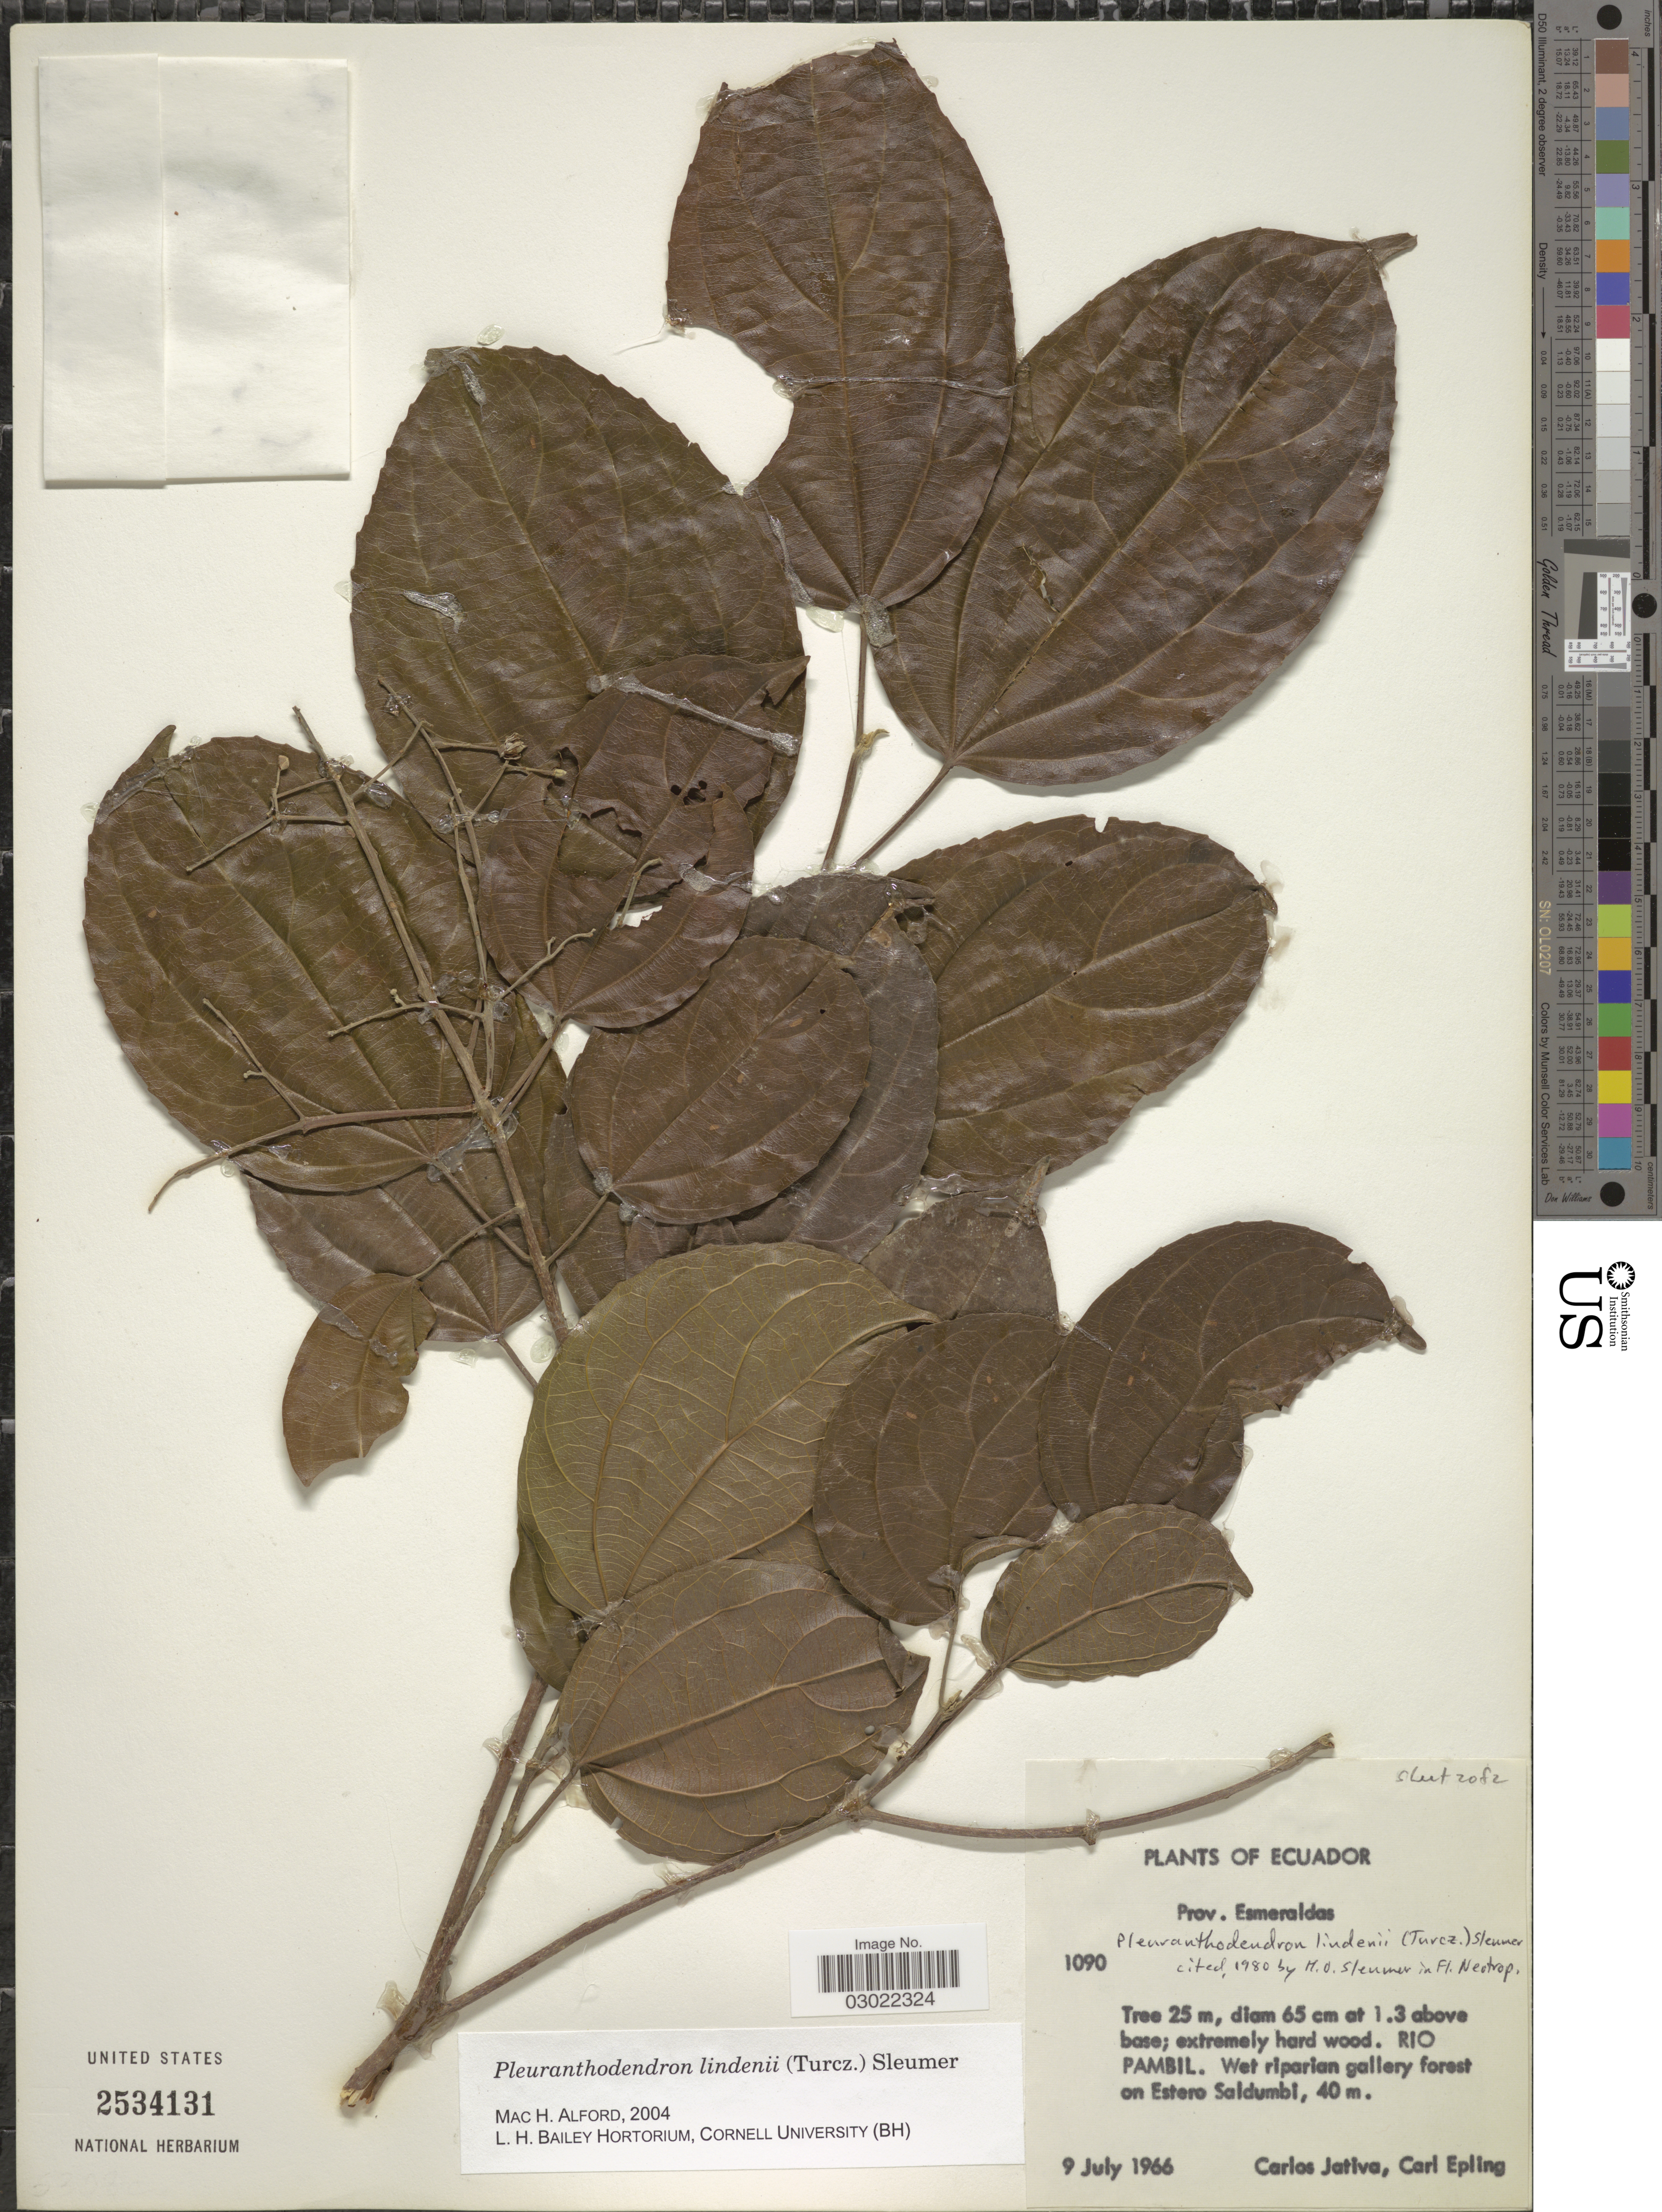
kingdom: Plantae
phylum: Tracheophyta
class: Magnoliopsida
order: Malpighiales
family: Salicaceae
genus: Pleuranthodendron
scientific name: Pleuranthodendron lindenii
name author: (Turcz.) Sleumer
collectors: C. D. Játiva & C. C. Epling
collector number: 1090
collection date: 1966-07-09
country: Ecuador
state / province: Esmeraldas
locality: Prov. Esmeraldas. Rio Pambil. Wet riparian gallery forest on Estero Saldumbi.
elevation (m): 40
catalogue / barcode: US 2534131